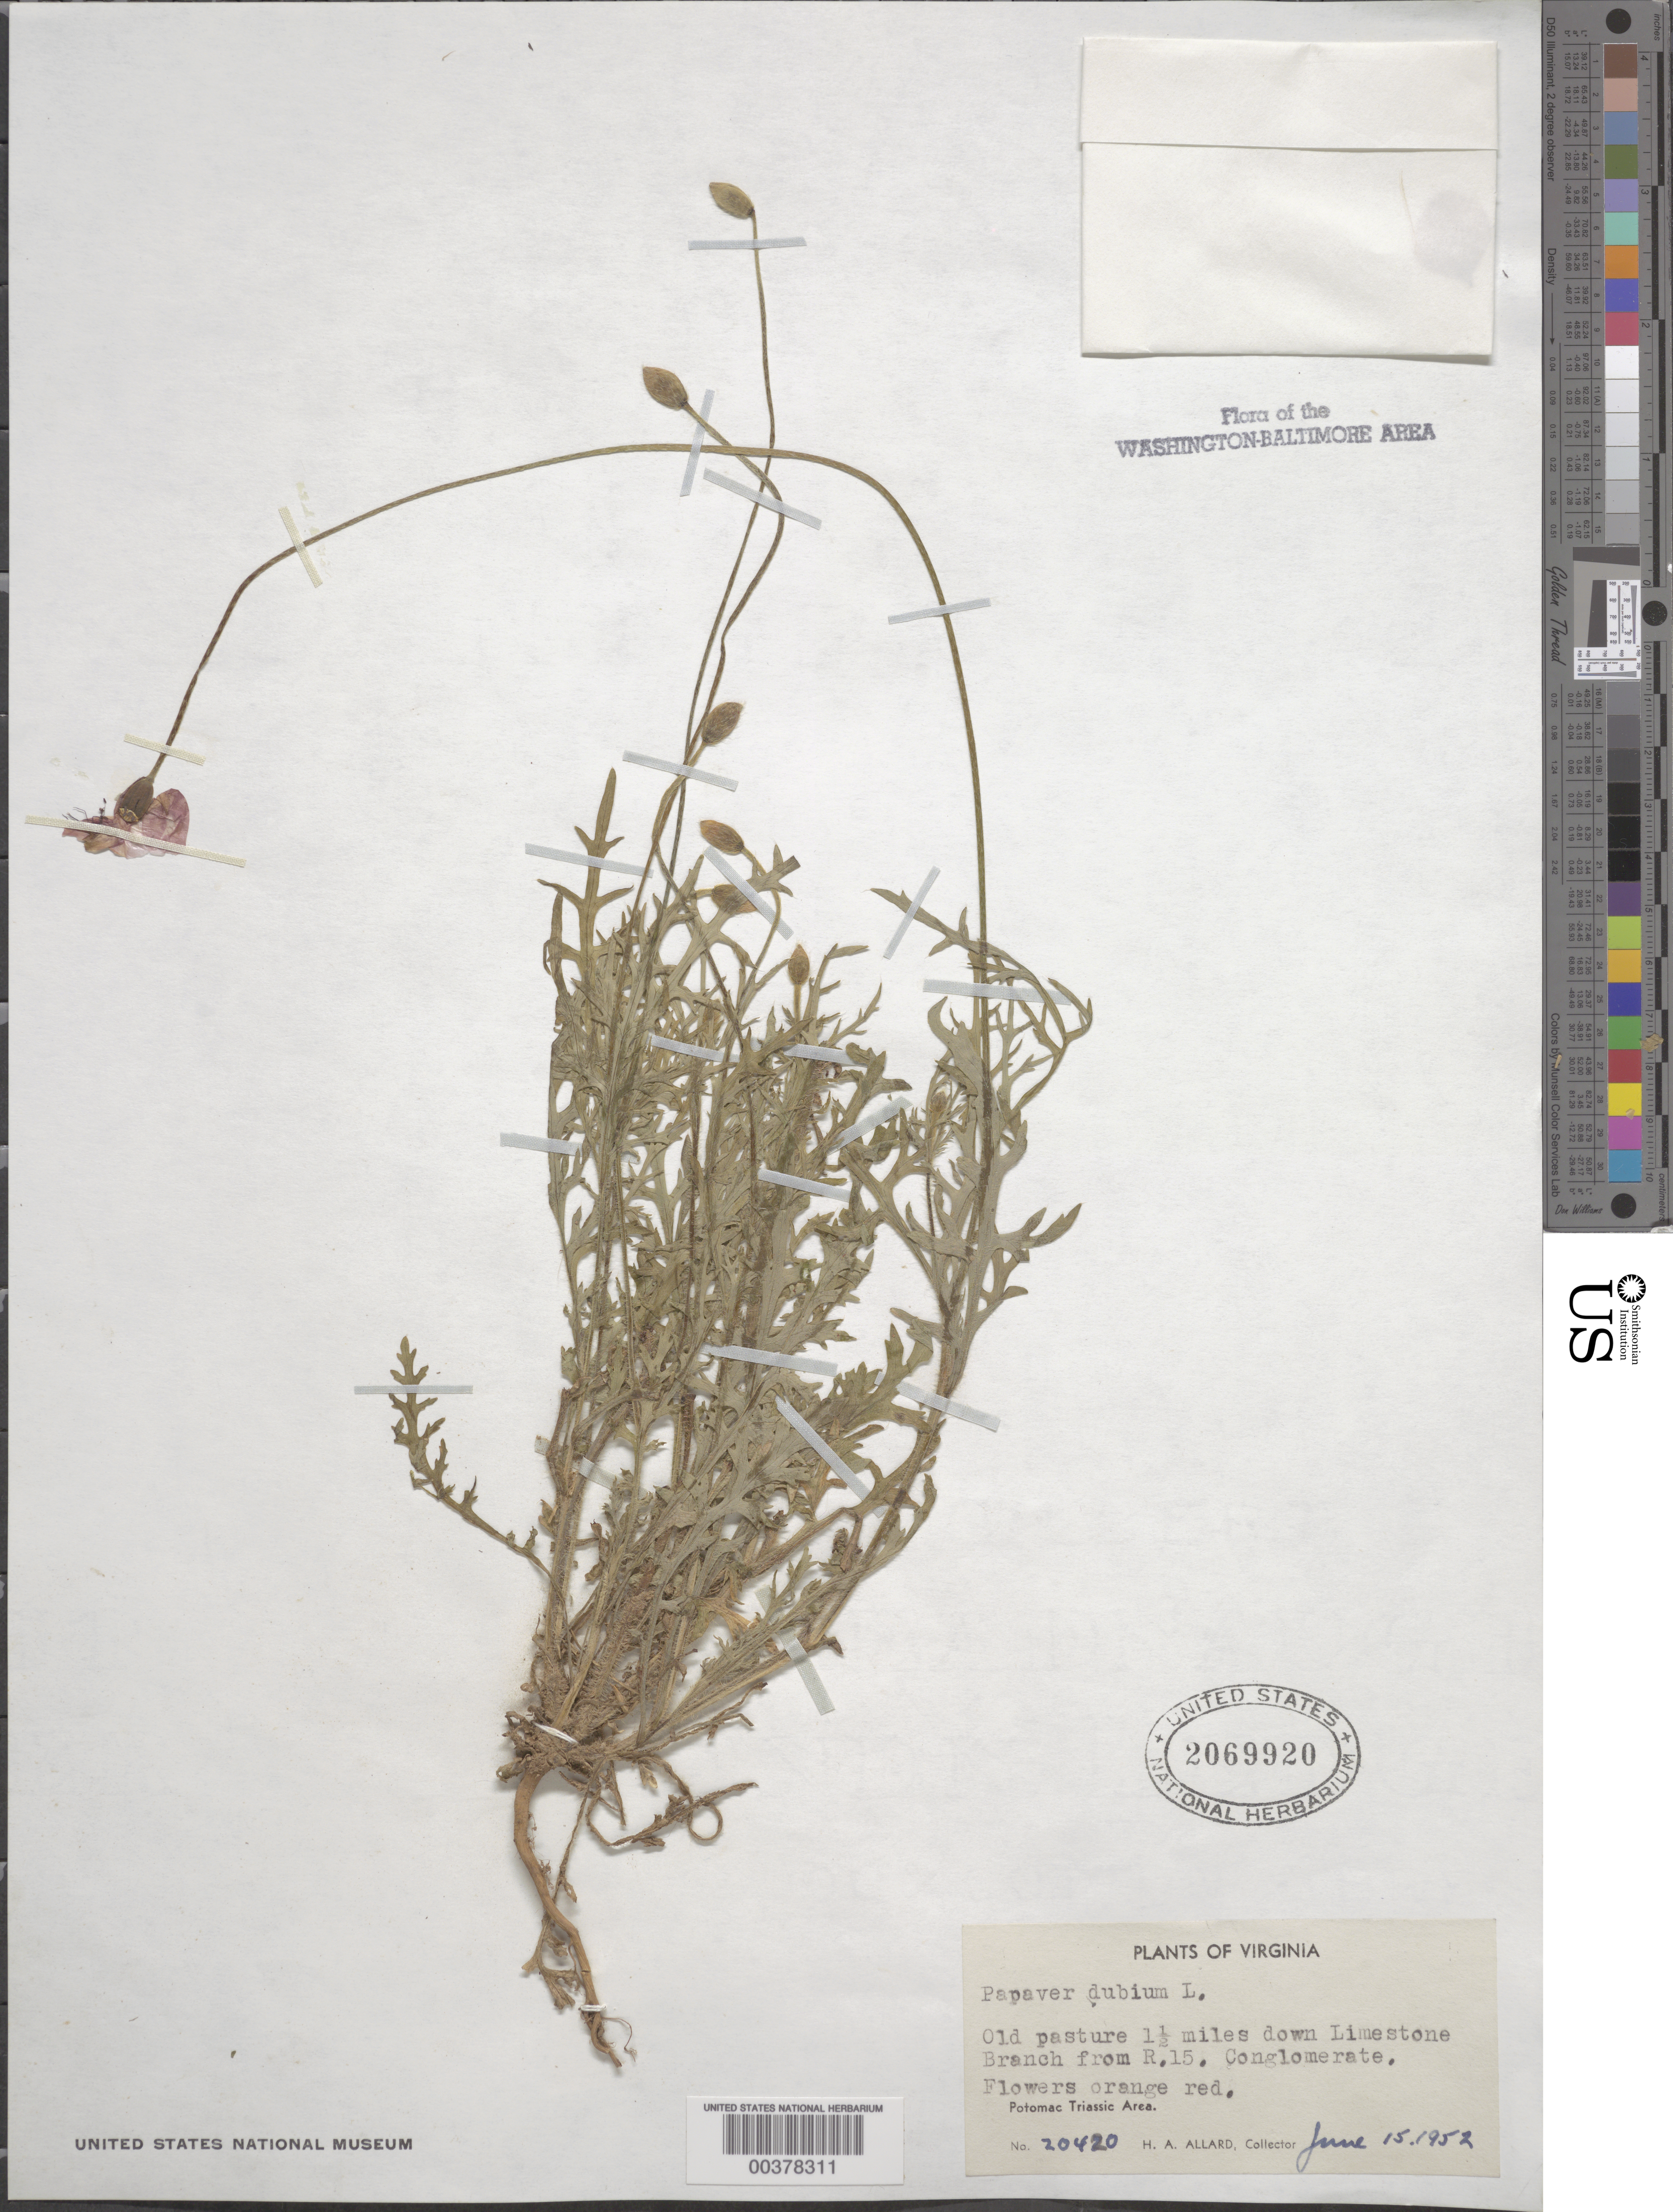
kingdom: Plantae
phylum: Tracheophyta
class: Magnoliopsida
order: Ranunculales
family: Papaveraceae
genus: Papaver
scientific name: Papaver dubium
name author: L.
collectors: H. A. Allard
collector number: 20420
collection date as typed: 15 Jun 1952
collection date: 1952-06-15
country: United States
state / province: Virginia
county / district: Loudoun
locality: Downstream from Route 15 on Limestone Branch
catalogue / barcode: US 2069920